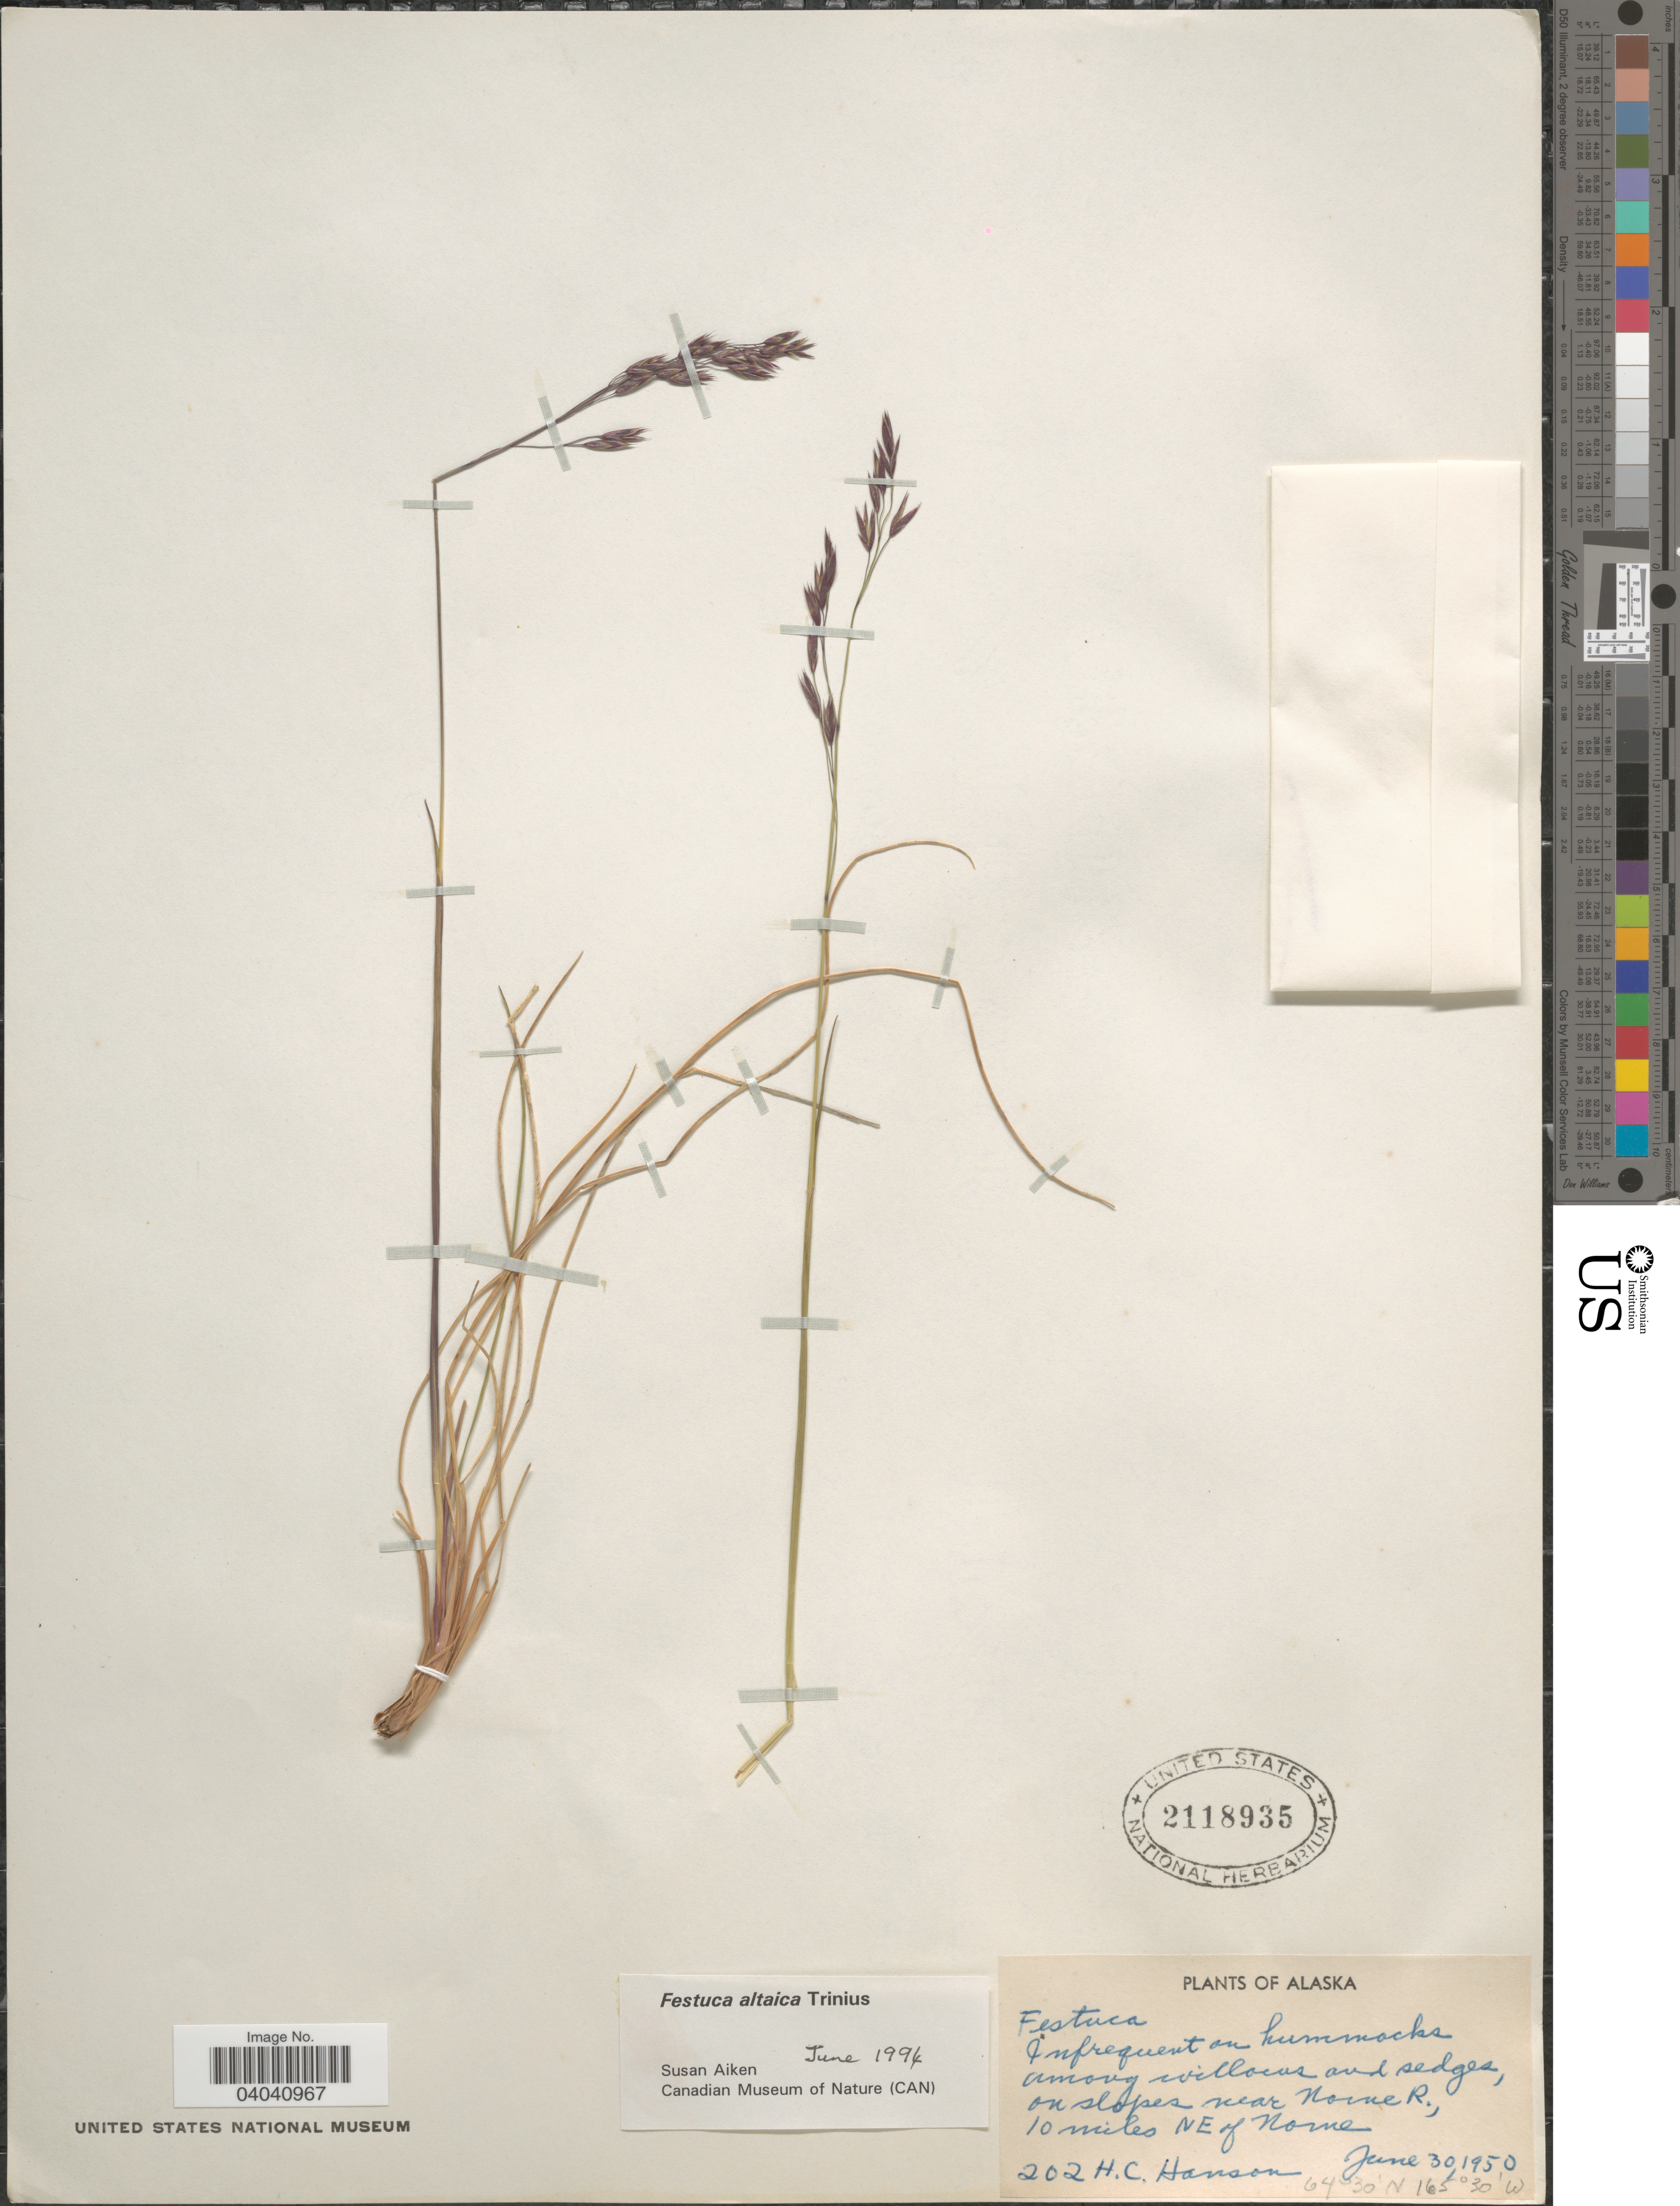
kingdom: Plantae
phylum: Tracheophyta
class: Liliopsida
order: Poales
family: Poaceae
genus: Festuca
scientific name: Festuca altaica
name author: Trin.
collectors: H. Hanson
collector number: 202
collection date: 1950-06-30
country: United States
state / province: Alaska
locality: Infrequent on hummocks among willows and sedges, on slopes near Nome R., 10 miles NE of Nome.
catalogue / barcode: US 2118935